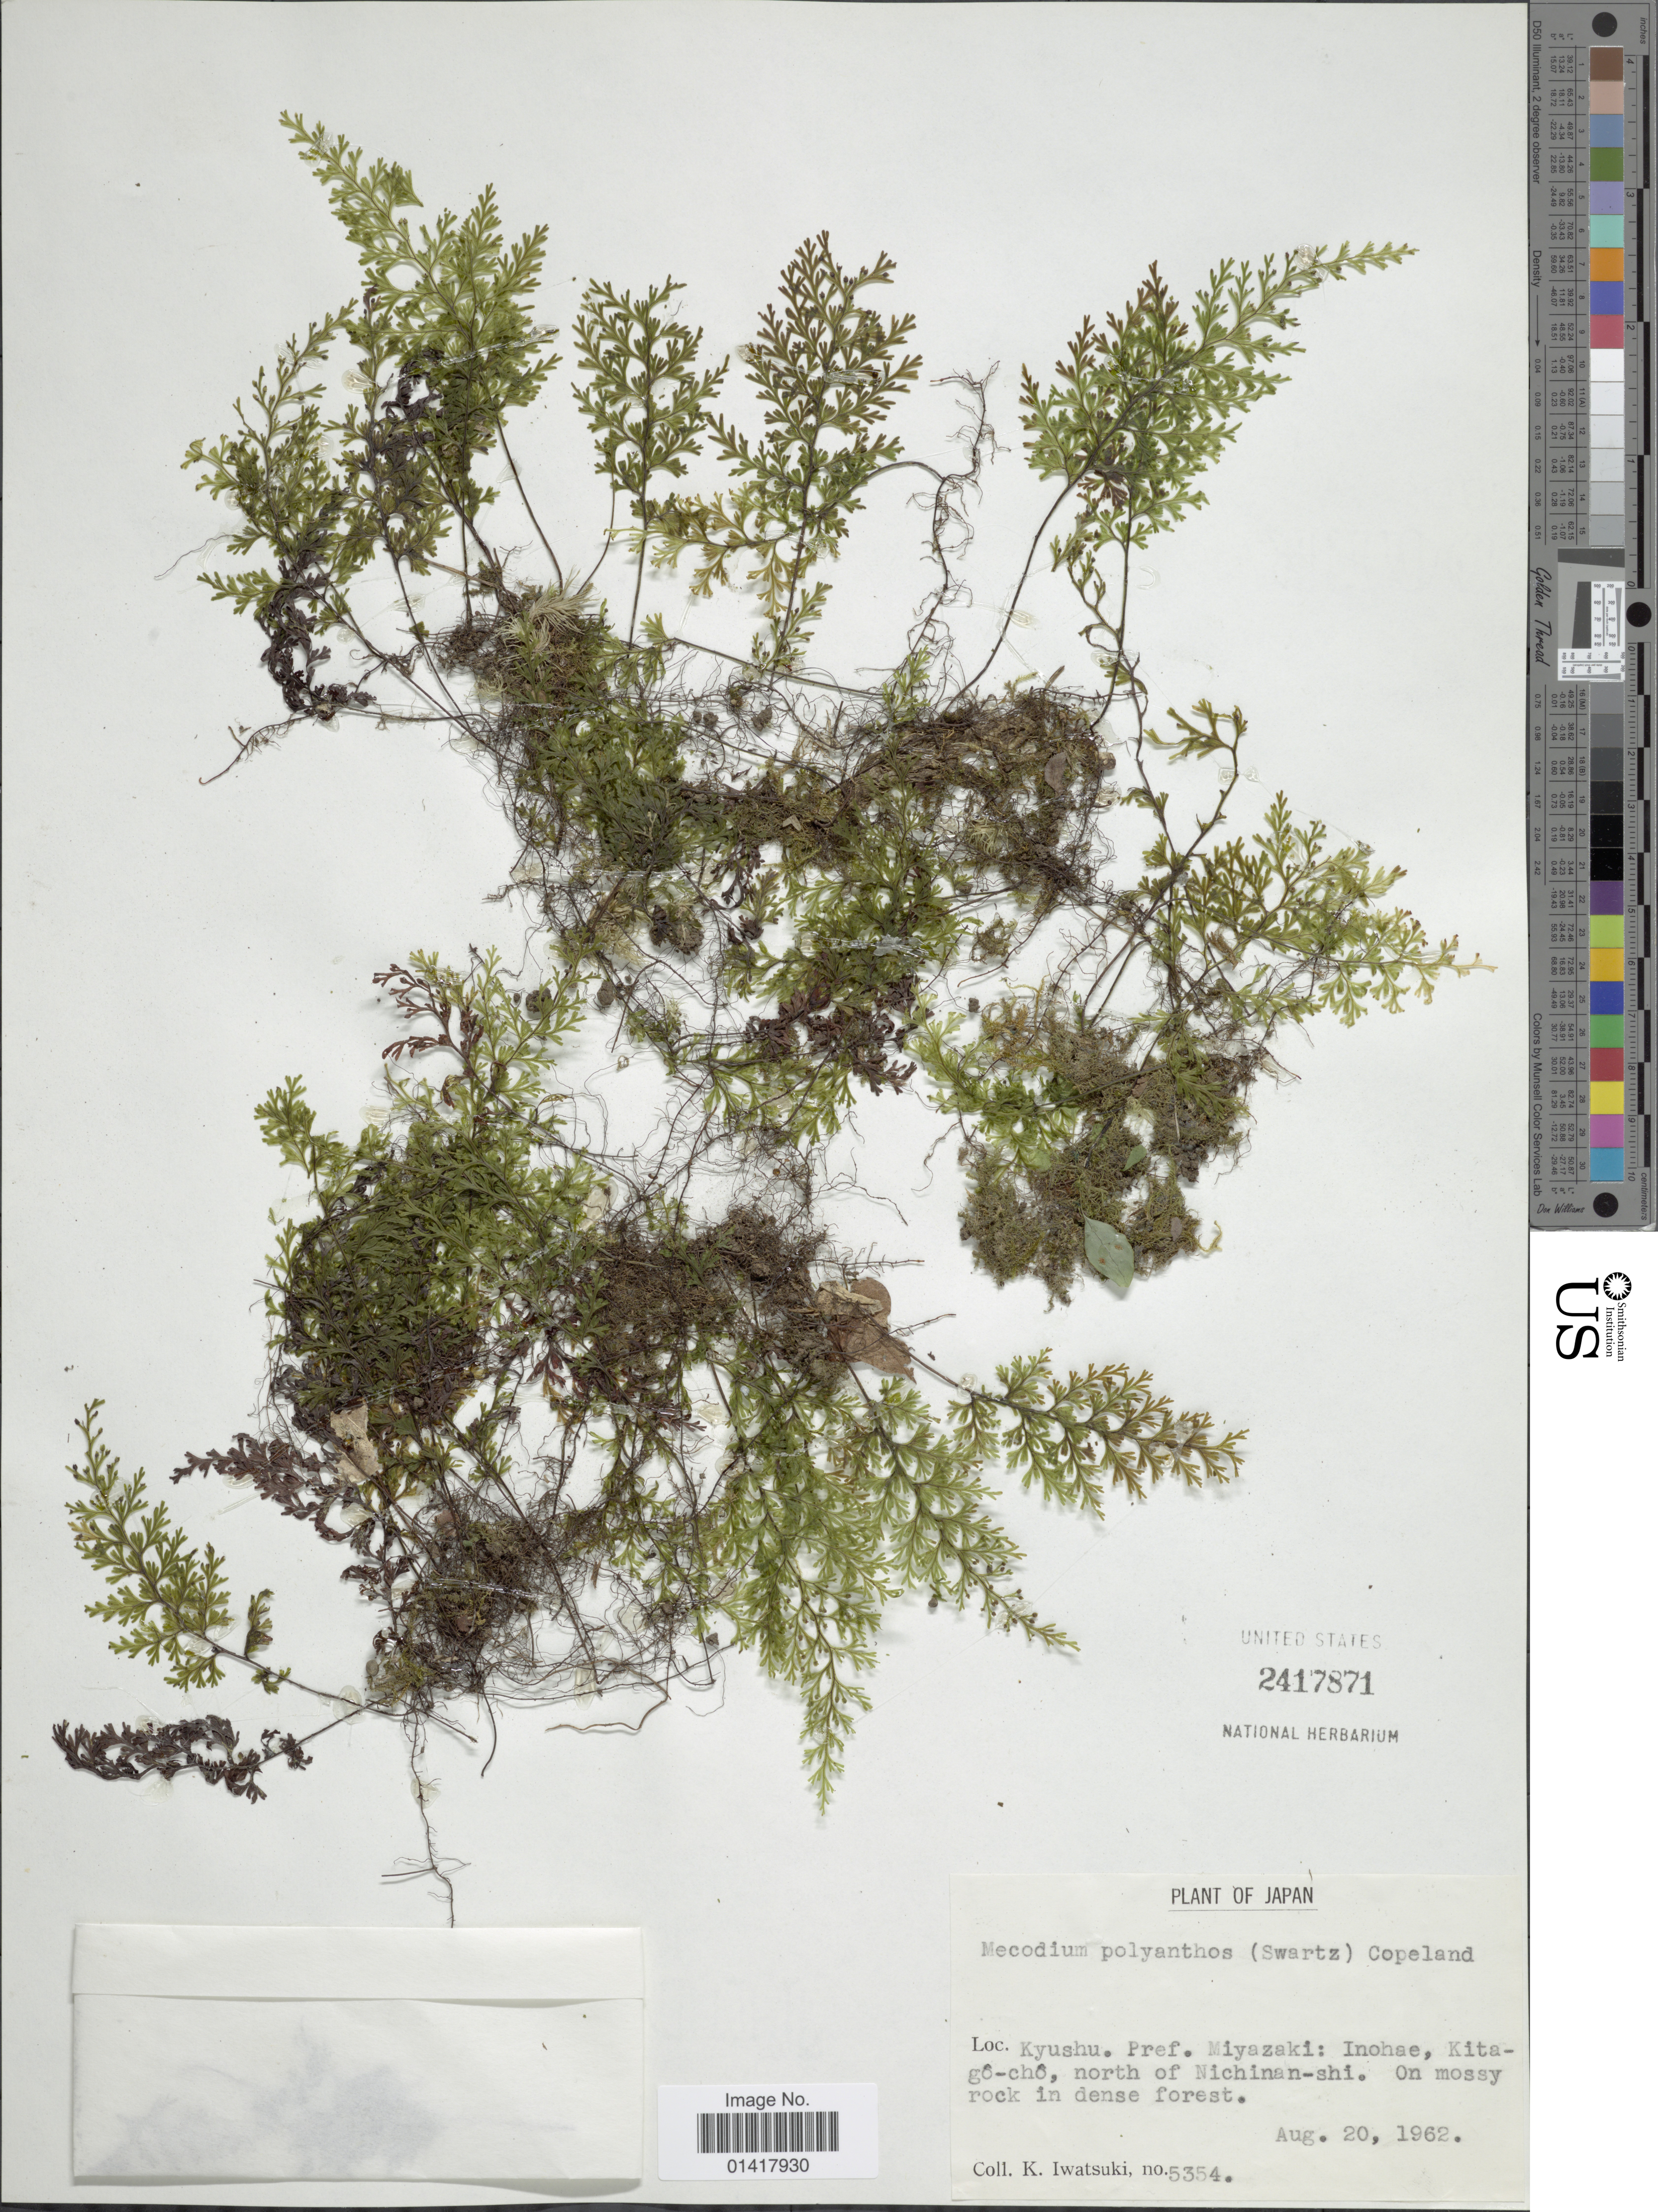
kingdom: Plantae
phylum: Tracheophyta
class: Polypodiopsida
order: Hymenophyllales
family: Hymenophyllaceae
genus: Hymenophyllum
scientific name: Hymenophyllum polyanthos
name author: (Sw.) Sw.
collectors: K. Iwatsuki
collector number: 5354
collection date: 1962-08-20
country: Japan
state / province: Miyazaki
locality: Kysuhu. Pref Miyazaki: Inohae, Kitago-cho, north of Nichinanshi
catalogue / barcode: US 2417871